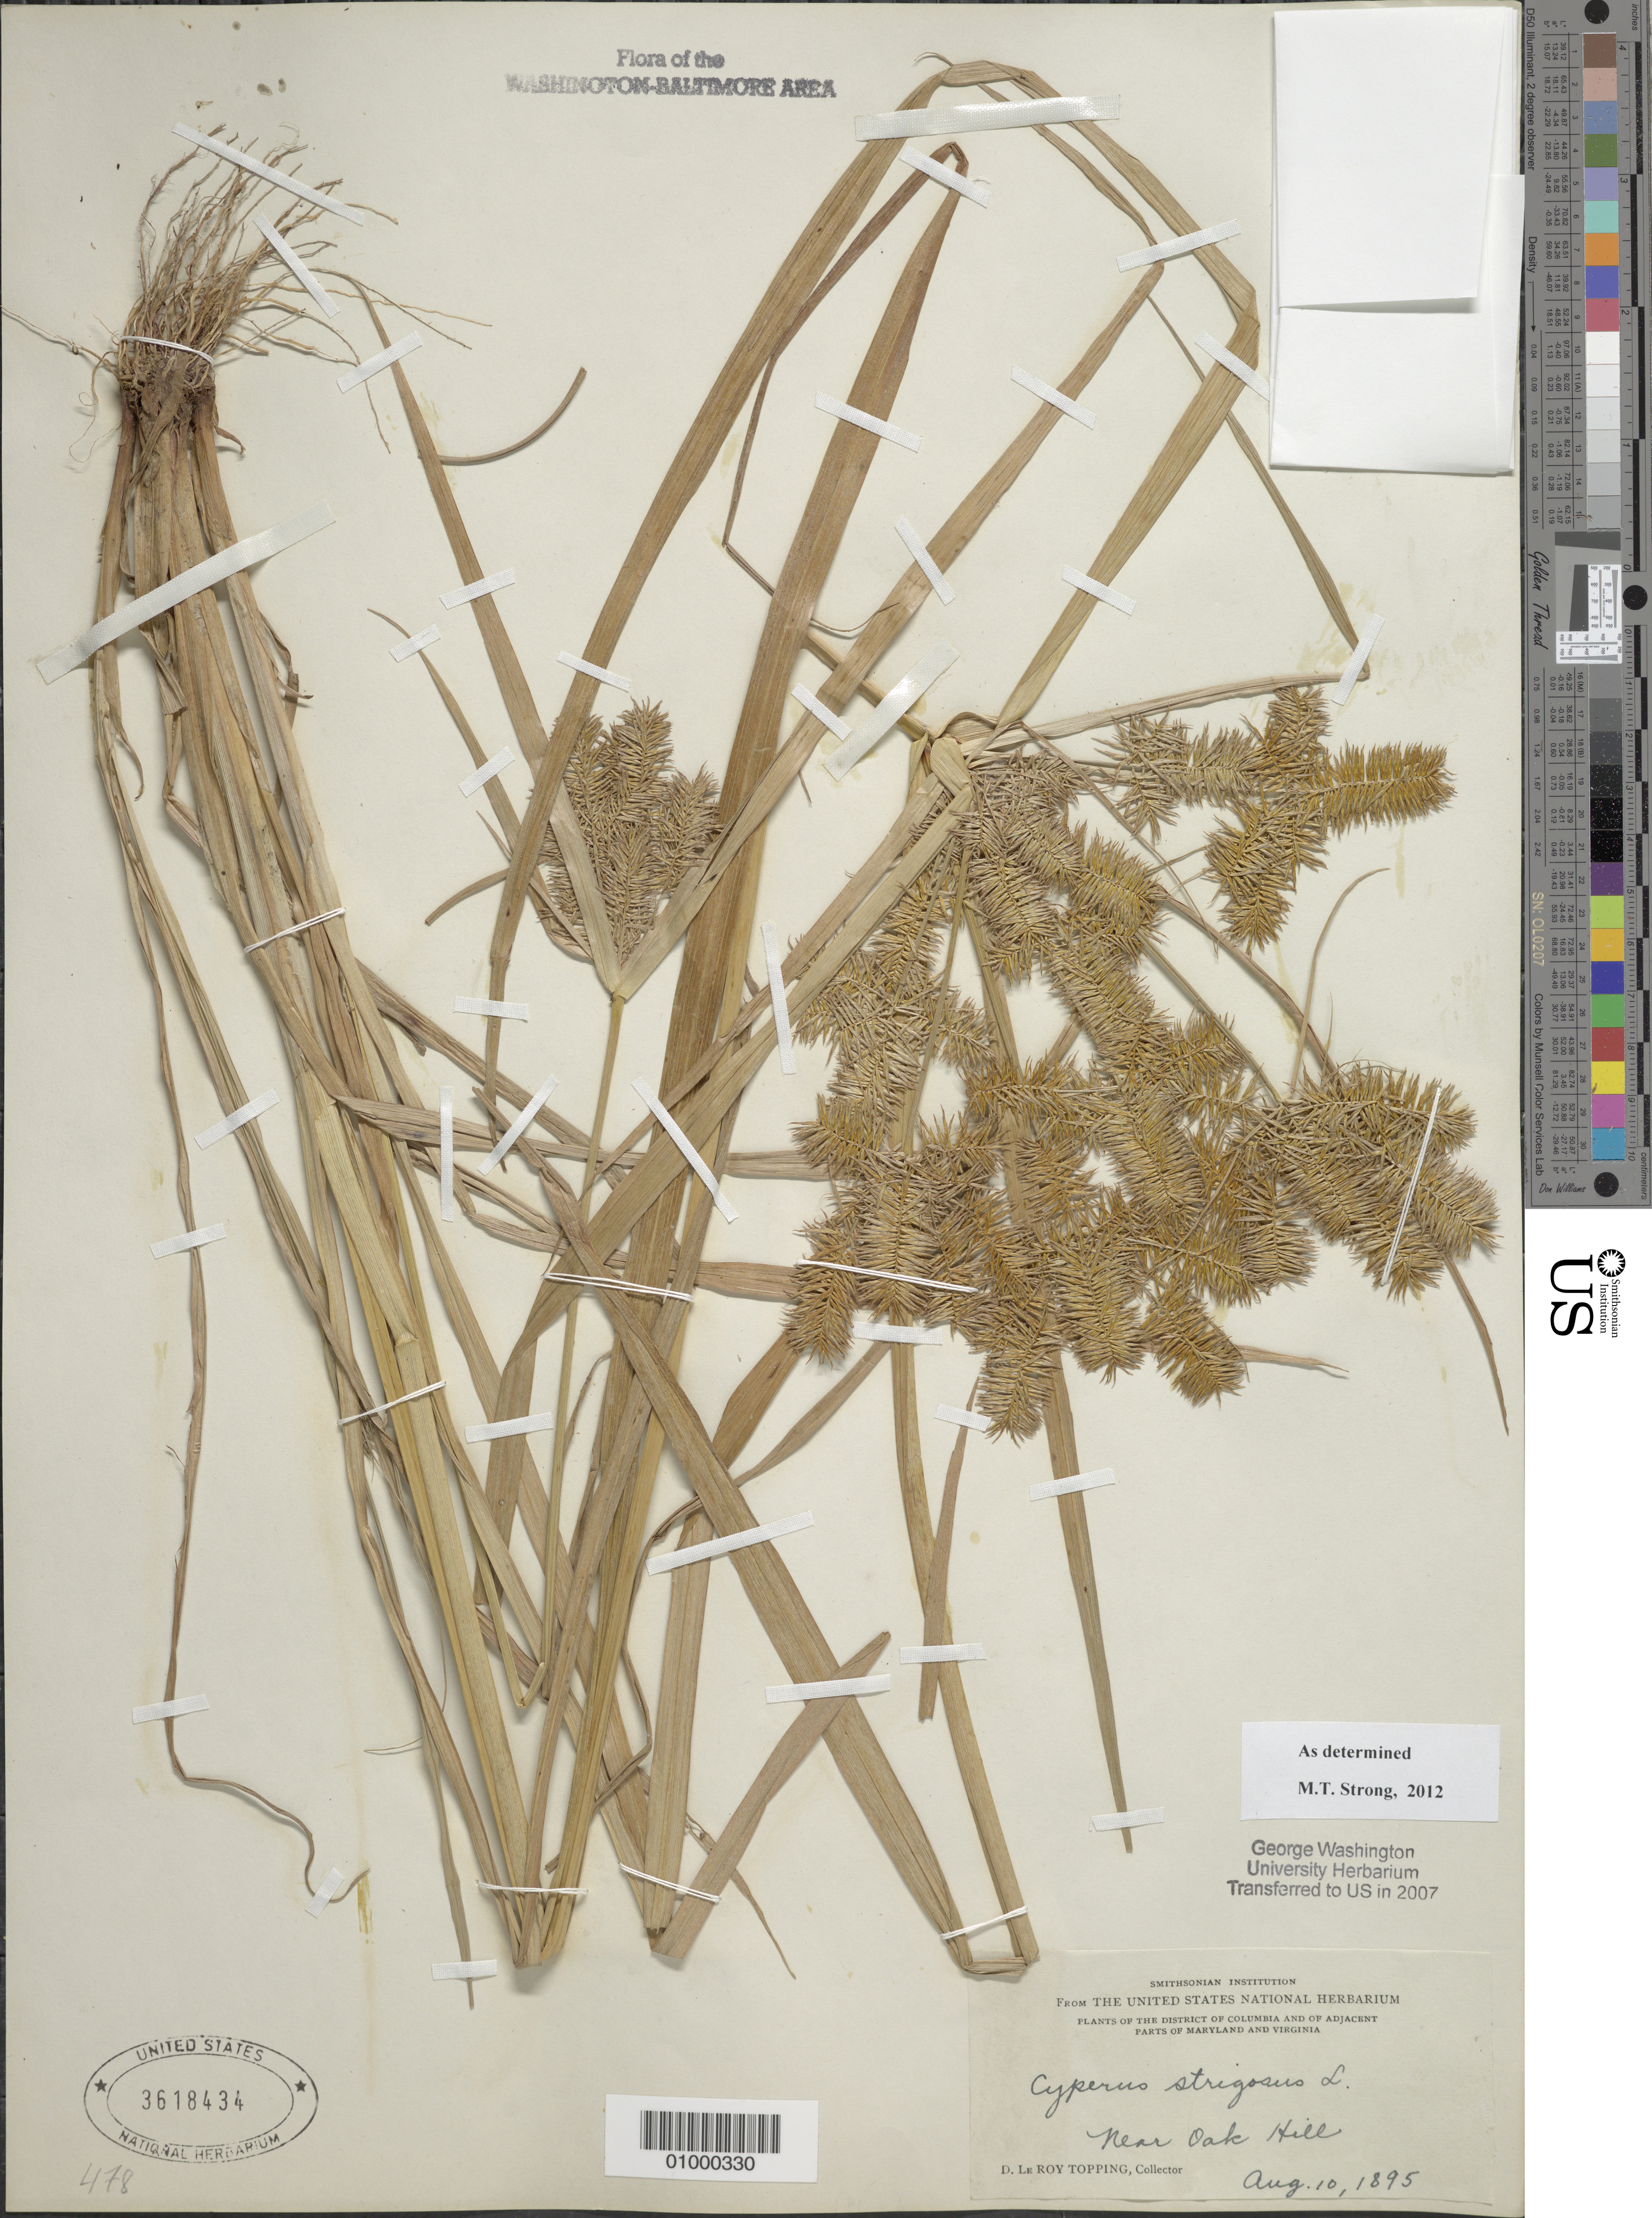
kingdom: Plantae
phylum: Tracheophyta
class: Liliopsida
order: Poales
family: Cyperaceae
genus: Cyperus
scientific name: Cyperus strigosus L.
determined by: Strong, M. T.; Acevedo-Rodríguez, P.; Carrington, C. M.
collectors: D. L. Topping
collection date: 1895-08-10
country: United States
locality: Near Oak Hill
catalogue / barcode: US 3618434